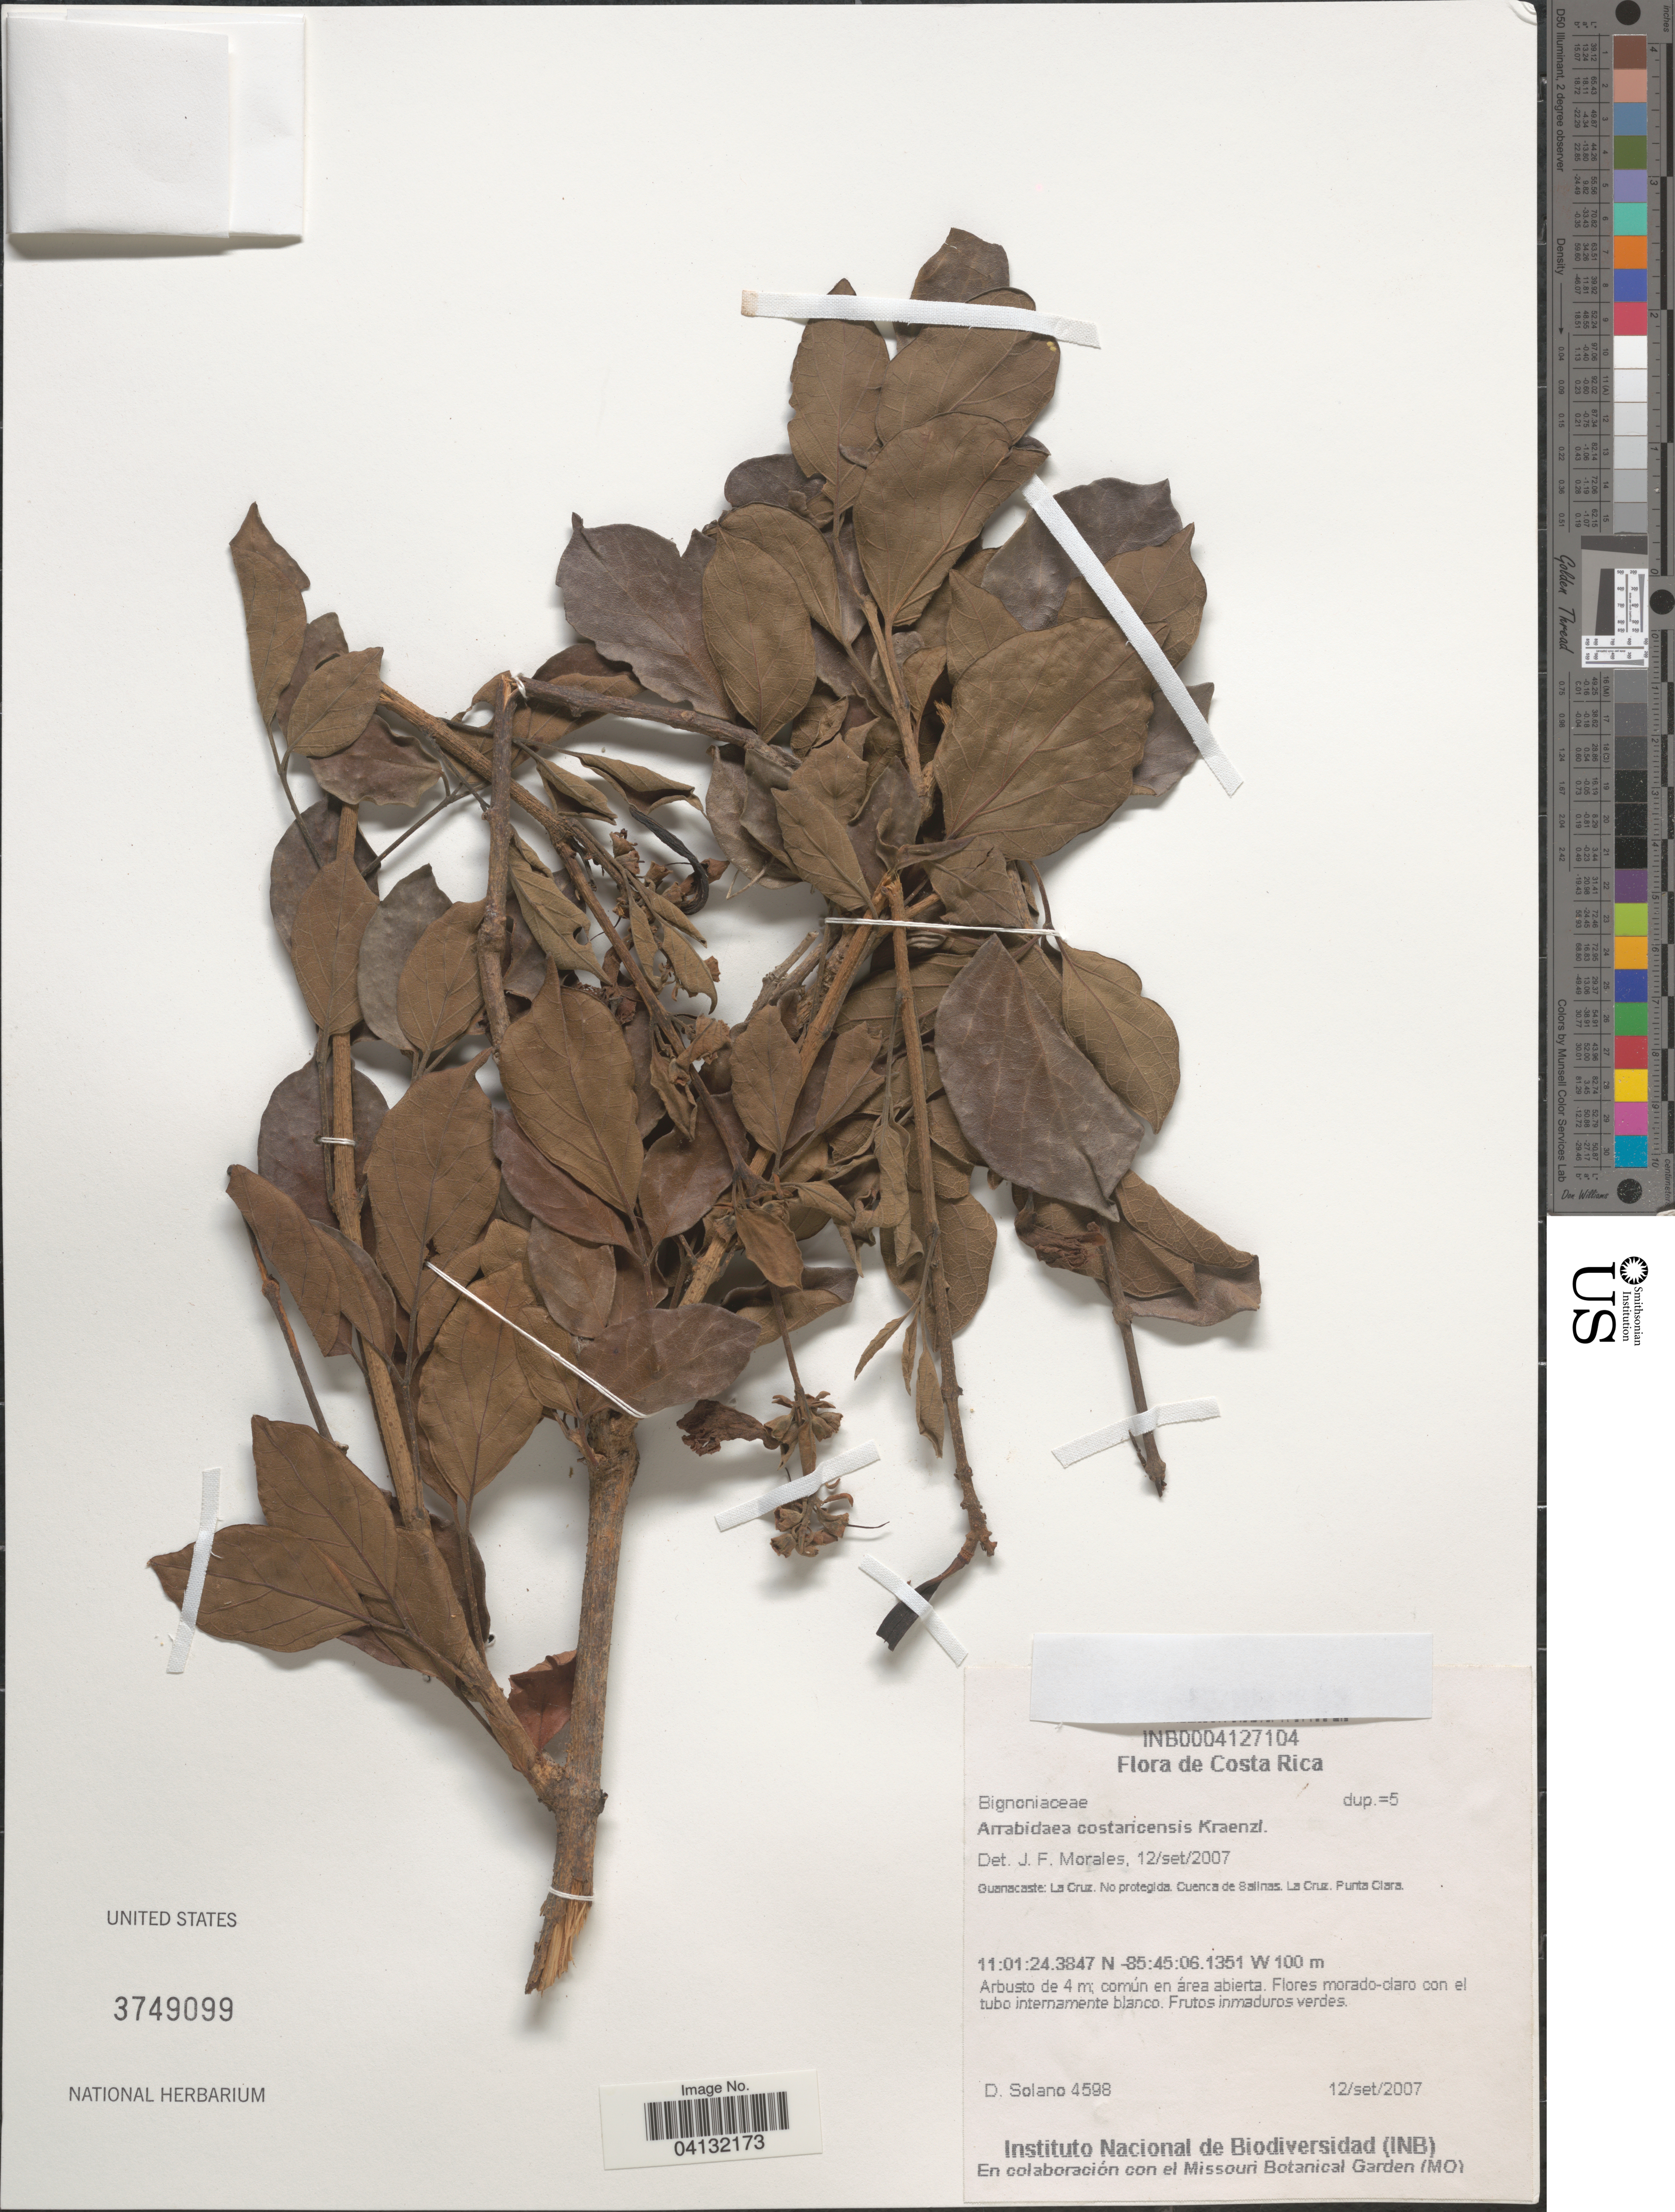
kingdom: Plantae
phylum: Tracheophyta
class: Magnoliopsida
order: Lamiales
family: Bignoniaceae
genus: Arrabidaea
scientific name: Arrabidaea costaricensis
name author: (Kraenzl.) A.H. Gentry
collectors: D. Solano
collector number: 4598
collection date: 2007-09-12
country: Costa Rica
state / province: Guanacaste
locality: La Cruz. No protegida. Cuenca de Salinas. La Cruz. Punta Clara.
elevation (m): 100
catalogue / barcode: US 3749099